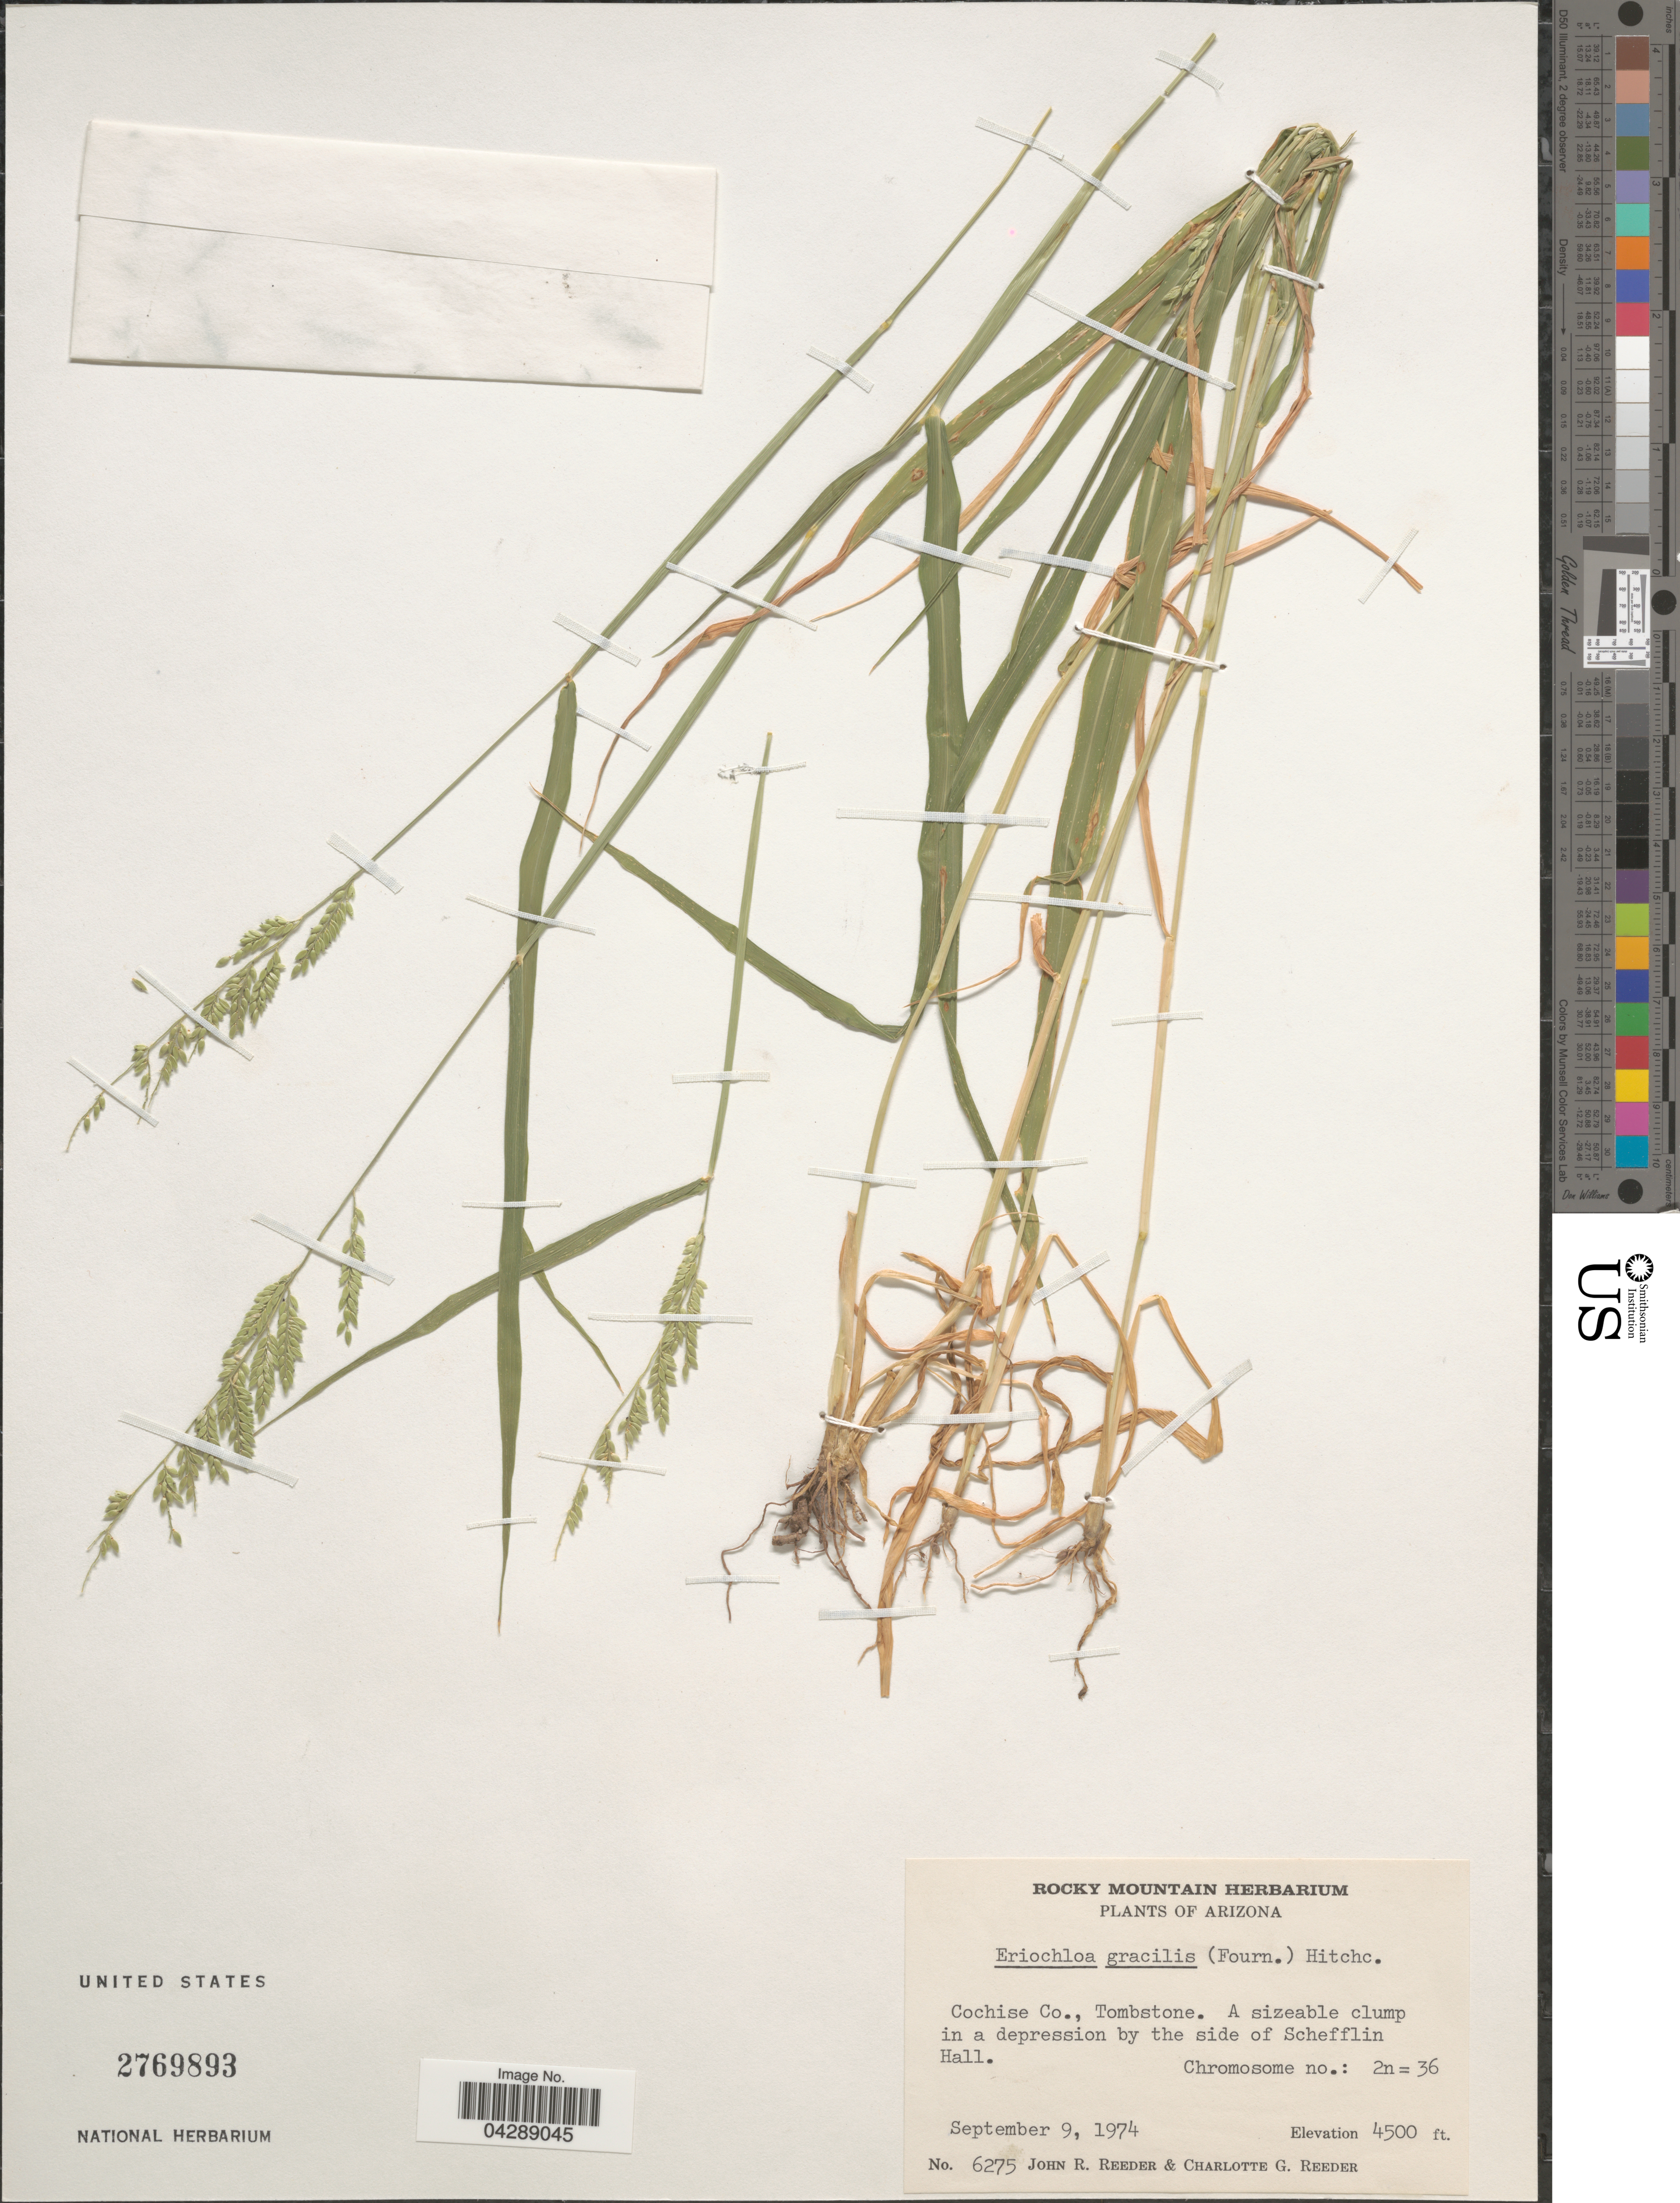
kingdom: Plantae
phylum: Tracheophyta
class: Liliopsida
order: Poales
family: Poaceae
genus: Eriochloa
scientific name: Eriochloa acuminata var. acuminata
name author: (J. Presl) Kunth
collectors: J. R. Reeder & C. G. Reeder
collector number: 6275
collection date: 1974-09-09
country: United States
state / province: Arizona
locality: Cochise Co., Tombstone. A sizeable clump in a depression by the side of Schefflin Hall.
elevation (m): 1372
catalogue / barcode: US 2769893